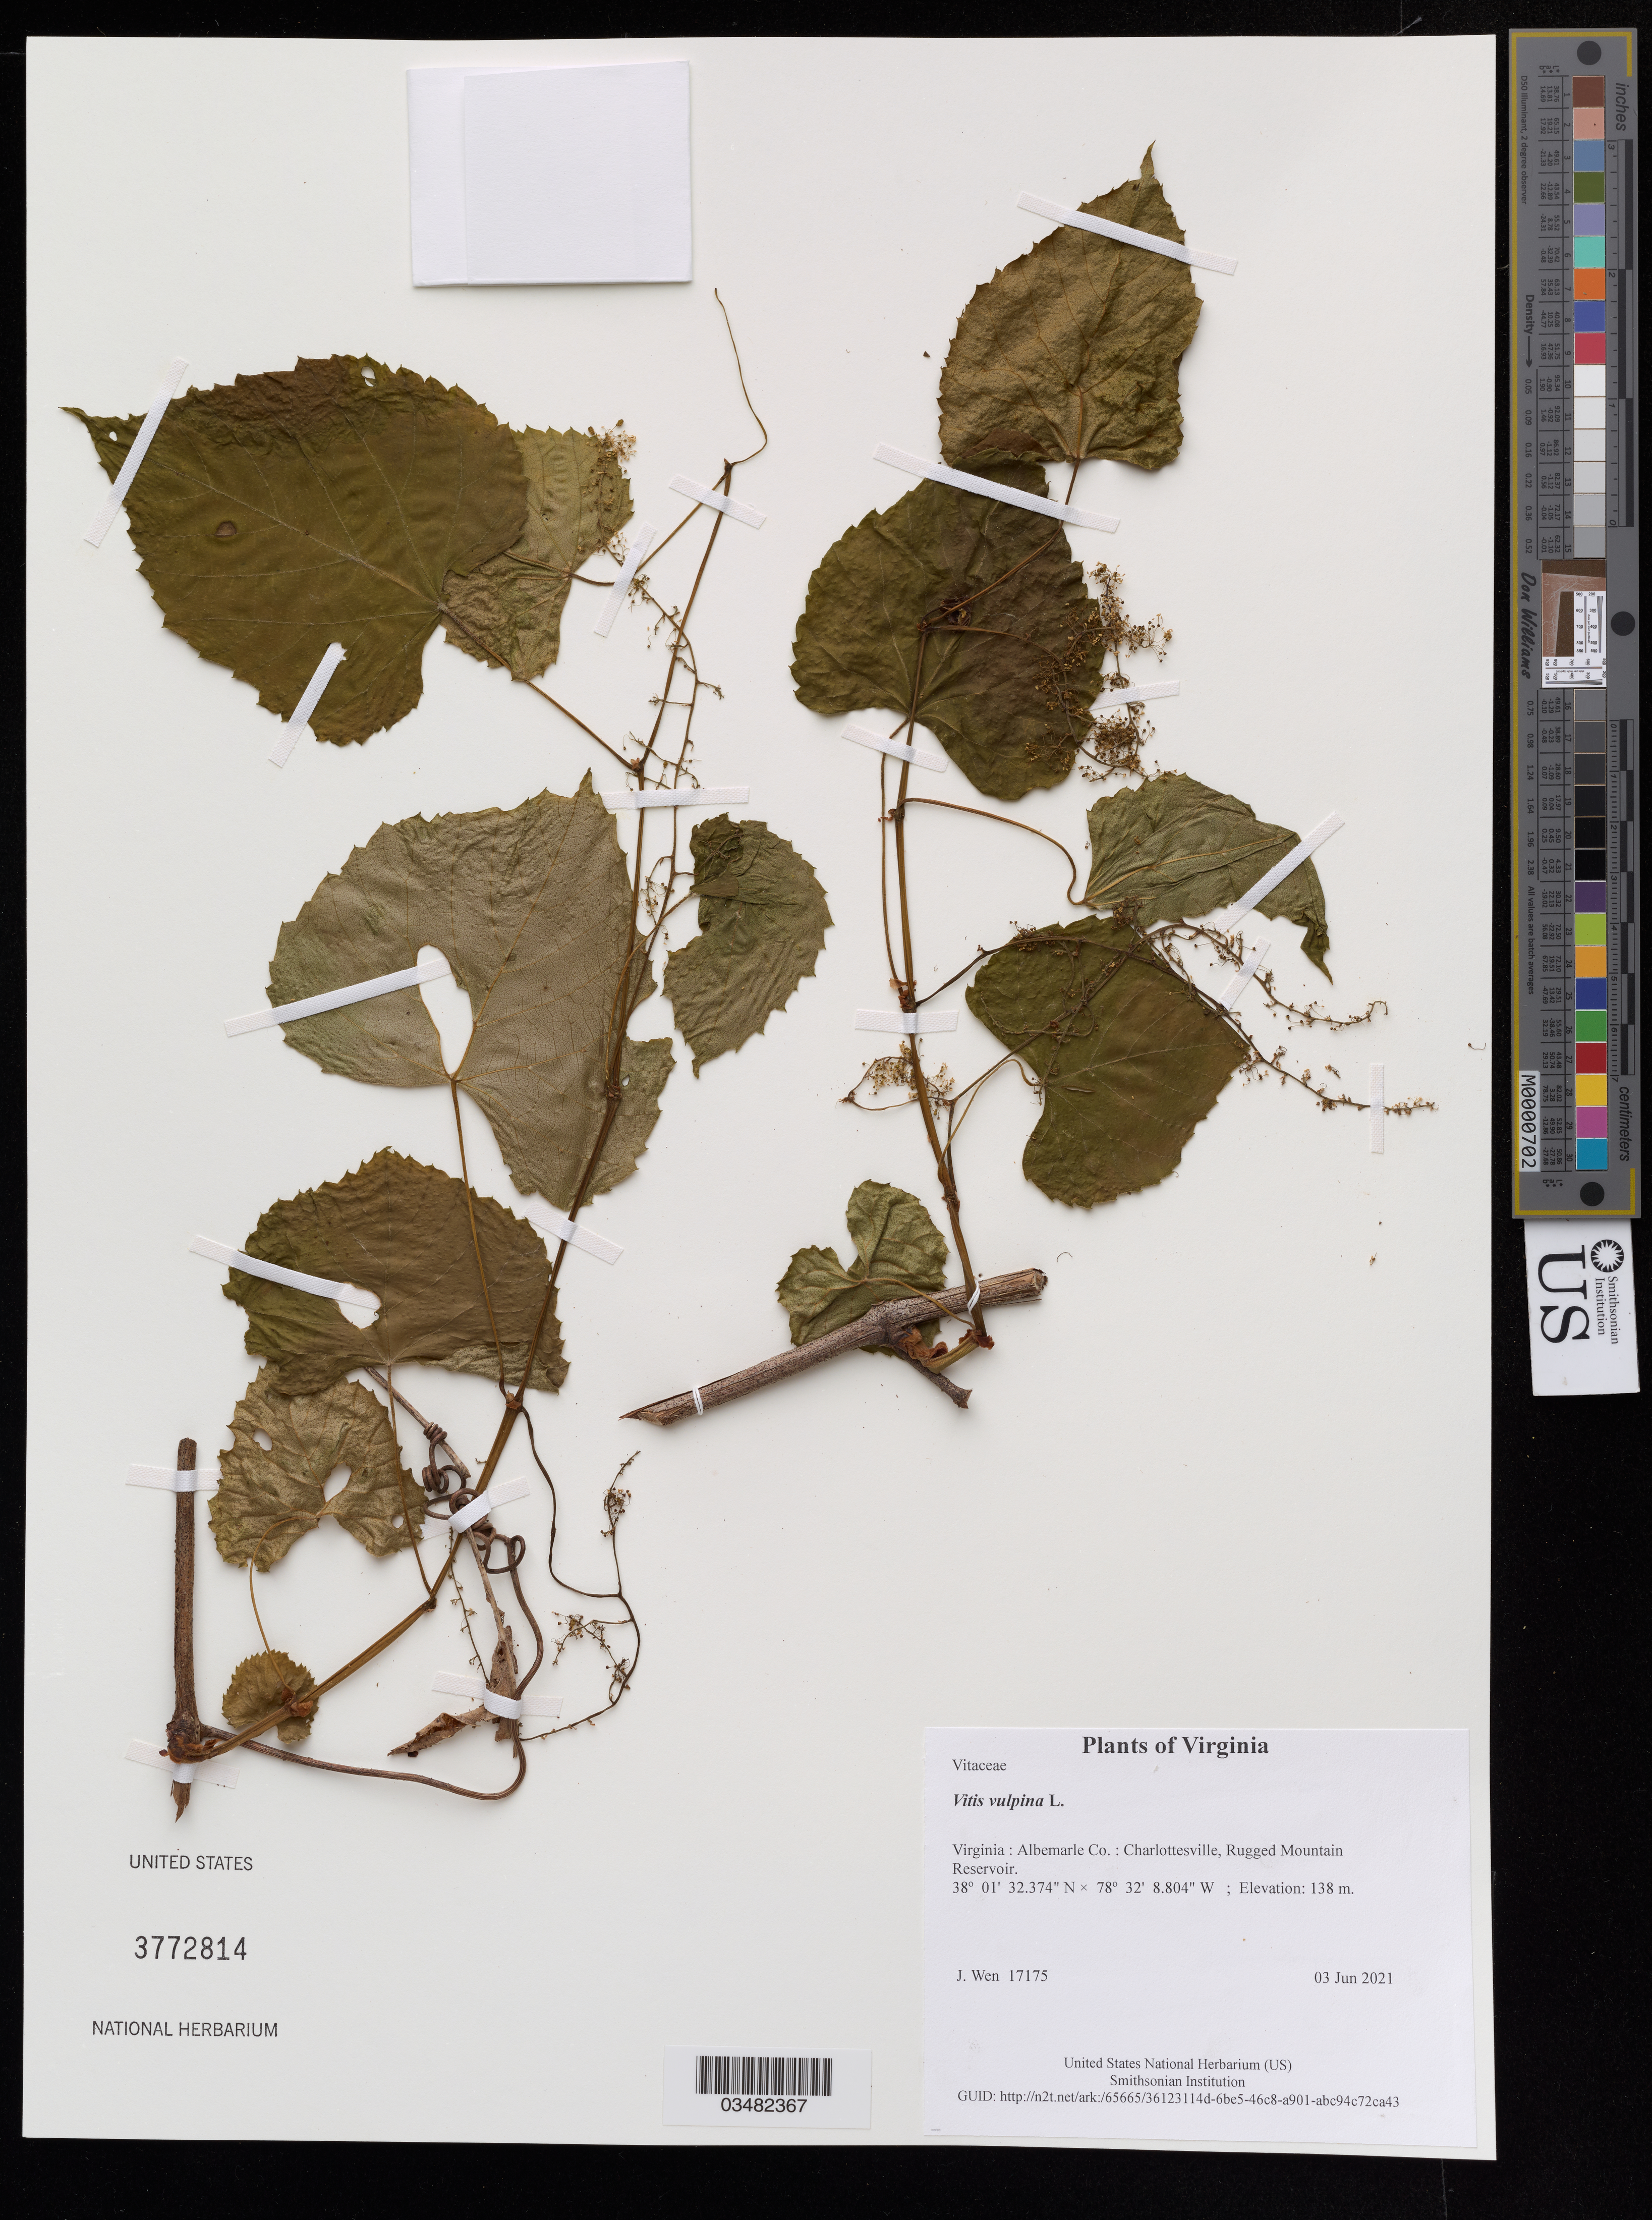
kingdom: Plantae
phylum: Tracheophyta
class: Magnoliopsida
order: Vitales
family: Vitaceae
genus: Vitis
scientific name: Vitis vulpina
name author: L.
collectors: J. Wen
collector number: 17175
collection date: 2021-06-03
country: United States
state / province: Virginia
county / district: Albemarle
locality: Charlottesville, Rugged Mountain Reservoir.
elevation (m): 138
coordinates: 38 01 32.374 N, 78 32 8.804 W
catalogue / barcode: US 3772814